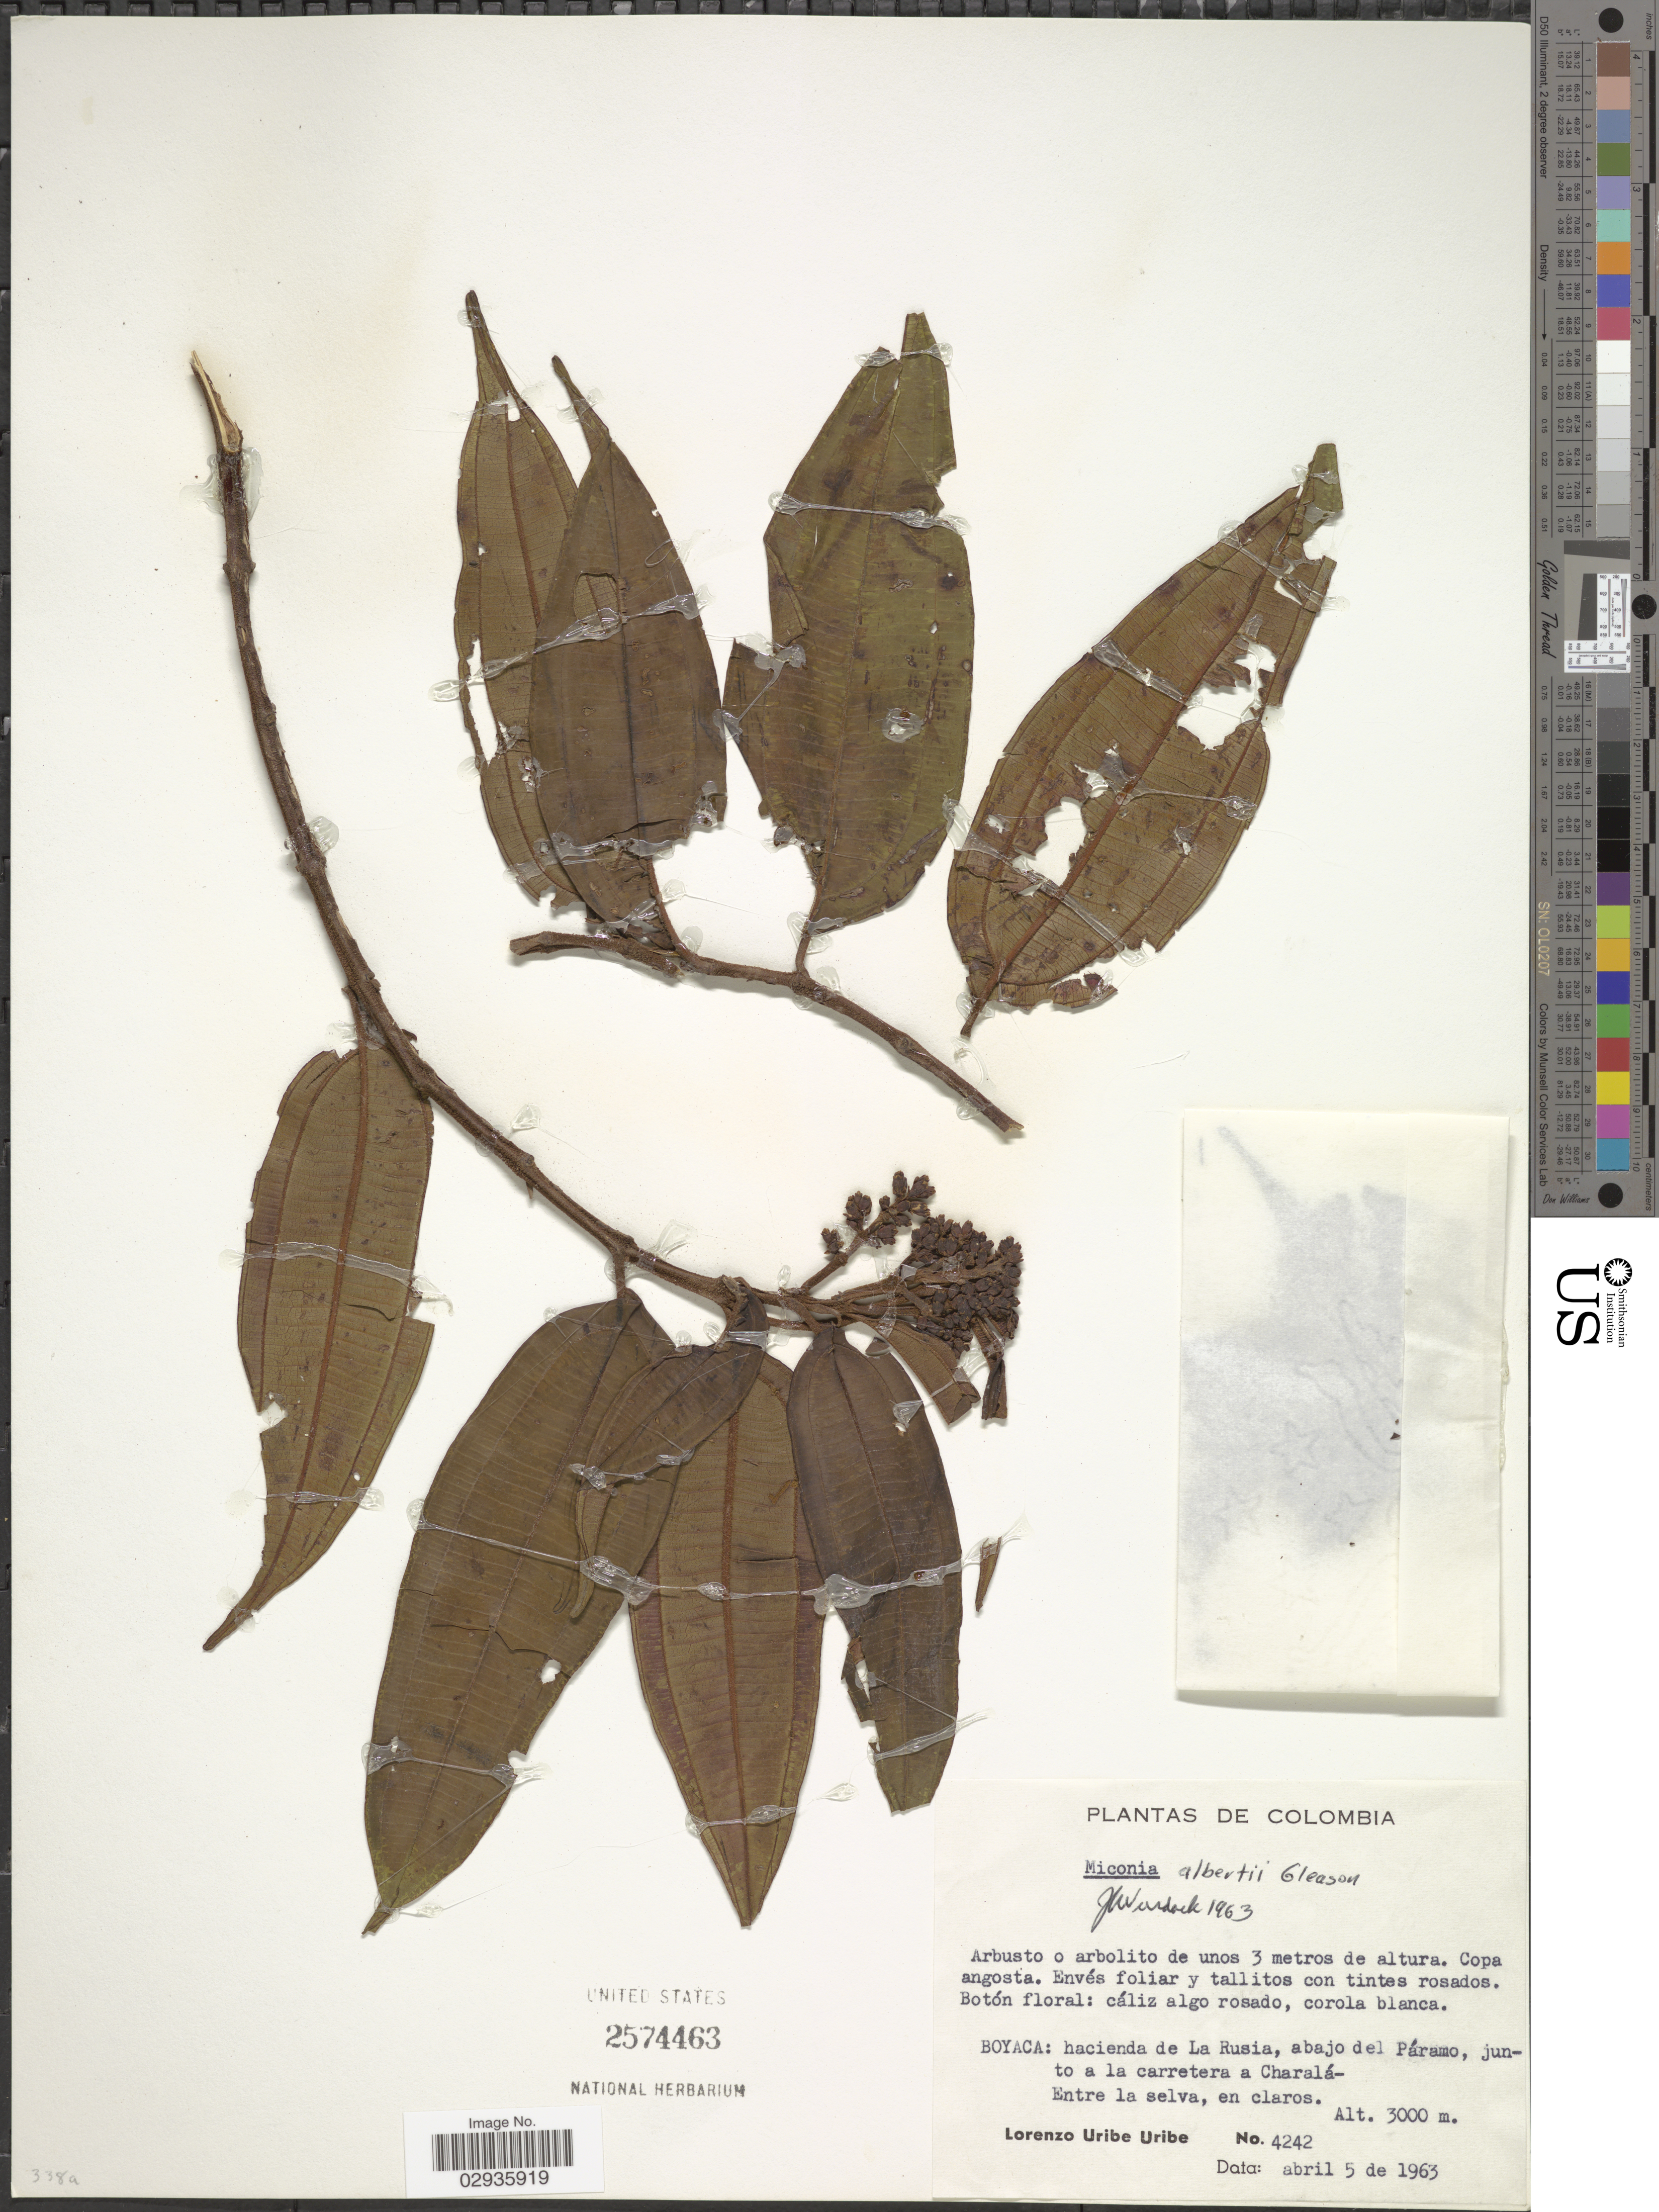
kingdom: Plantae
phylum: Tracheophyta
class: Magnoliopsida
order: Myrtales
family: Melastomataceae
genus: Miconia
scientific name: Miconia alberti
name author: Gleason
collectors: L. Uribe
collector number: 4242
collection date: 1963-04-05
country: Colombia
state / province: Boyacá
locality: Hacienda de La Rusia, abajo del Páramo , junto a la carretera a Charalá-Entre la selva, en claros.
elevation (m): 3000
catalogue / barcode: US 2574463